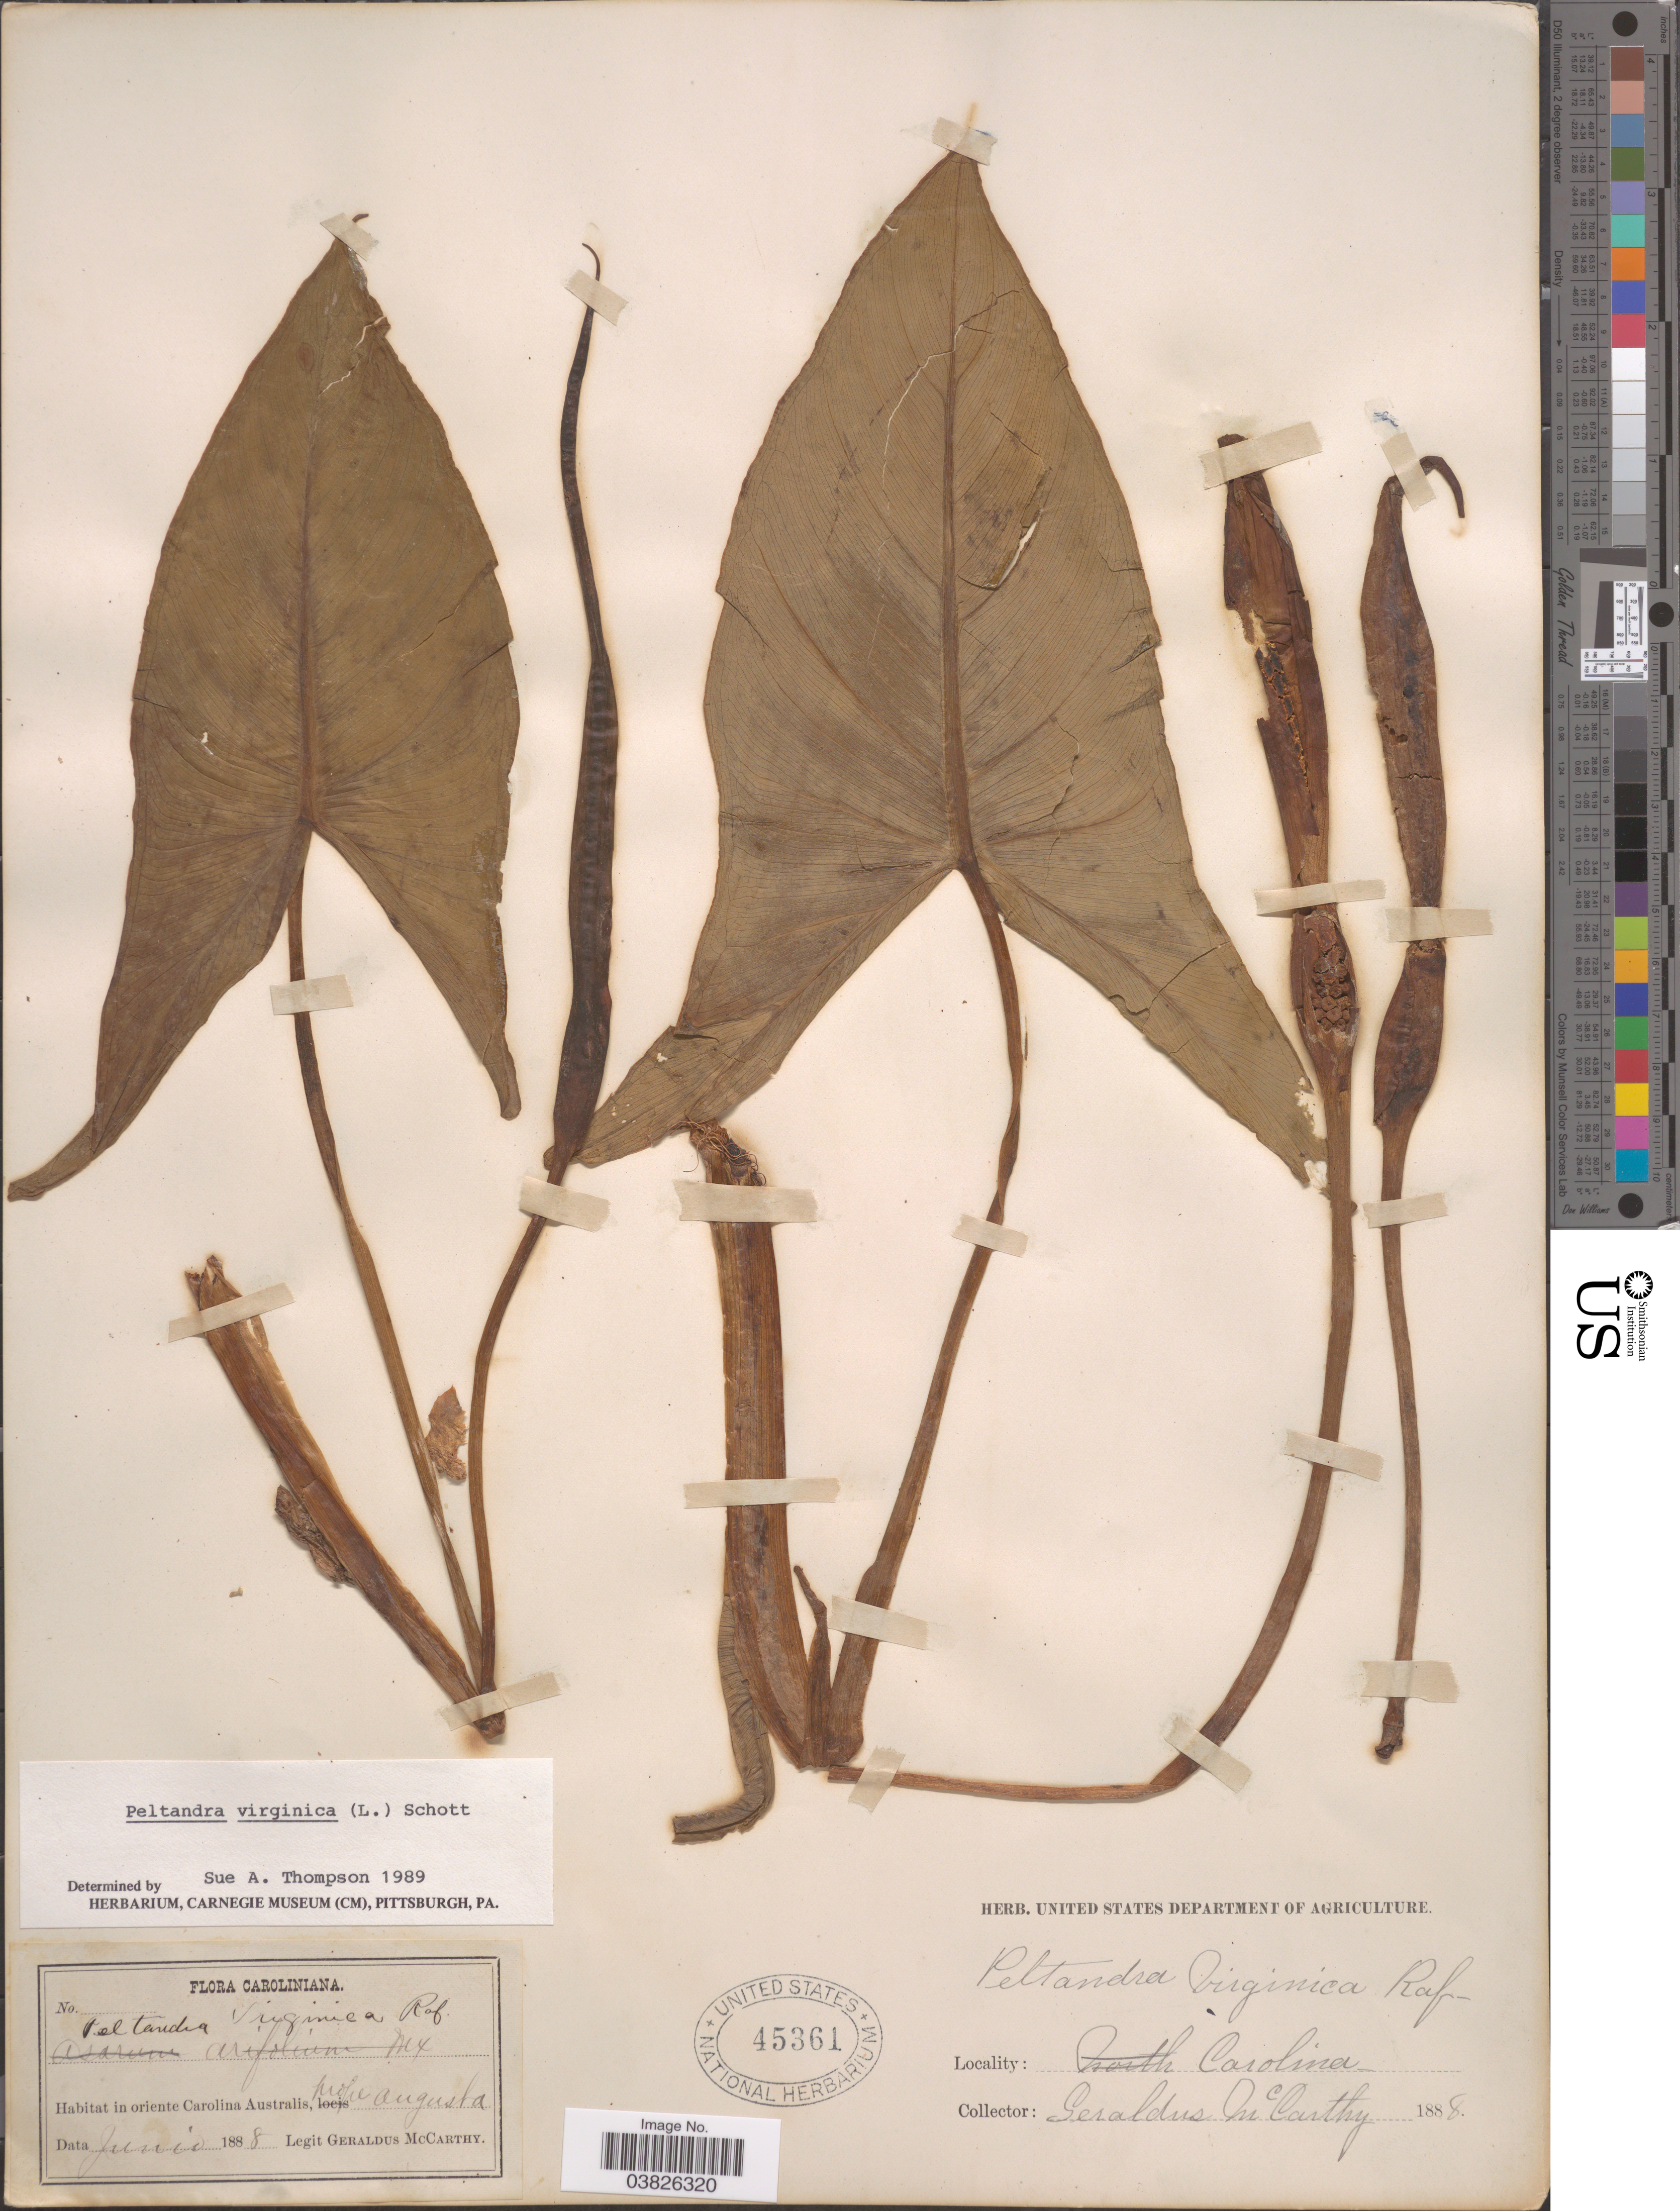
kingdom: Plantae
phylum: Tracheophyta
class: Liliopsida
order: Alismatales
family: Araceae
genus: Peltandra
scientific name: Peltandra virginica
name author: (L.) Schott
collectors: M. McCarthy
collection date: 1888-06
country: United States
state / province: South Carolina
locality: In oriente Carolina Australis, prope Augusta.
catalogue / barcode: US 45361